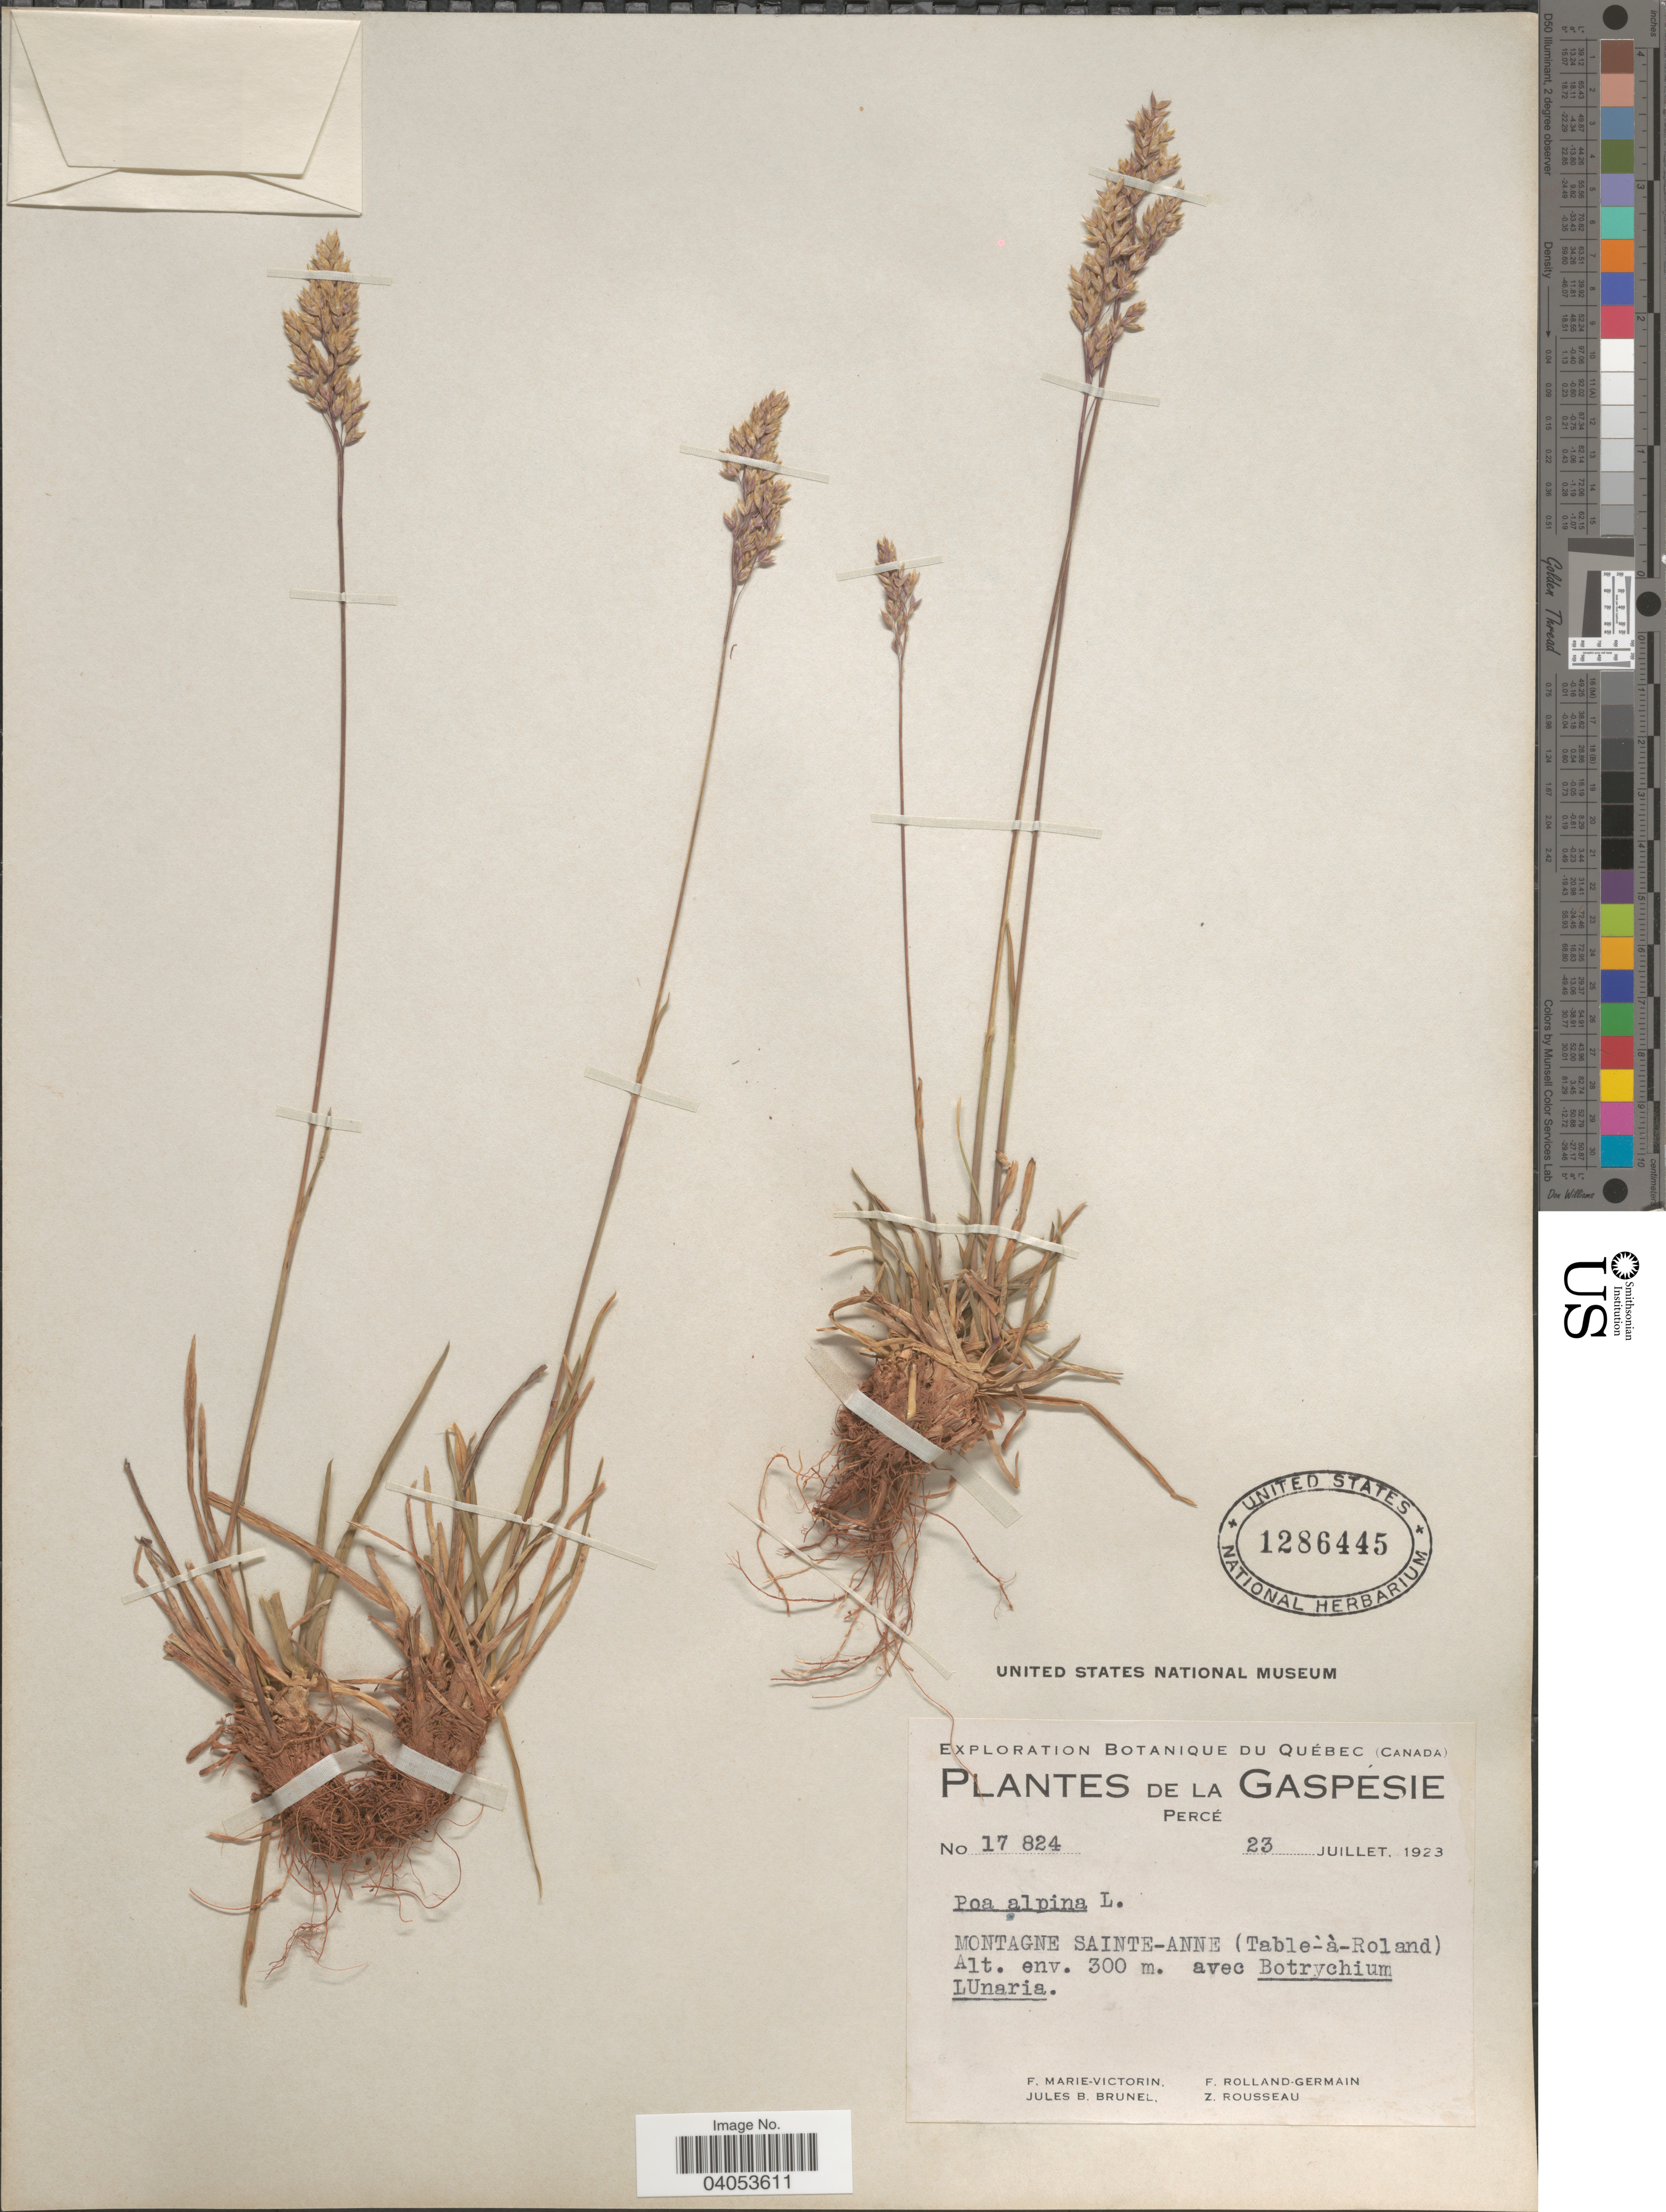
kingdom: Plantae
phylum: Tracheophyta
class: Liliopsida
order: Poales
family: Poaceae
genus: Poa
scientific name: Poa alpina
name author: L.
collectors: F. Marie-Victorin, Rolland-Germain, J. Brunel & Z. Rousseau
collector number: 17824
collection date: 1923-07-23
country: Canada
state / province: Quebec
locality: La Gaspésie. Percé. Montagne Sainte-Anne (Table-à-Roland).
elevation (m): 300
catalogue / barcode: US 1286445